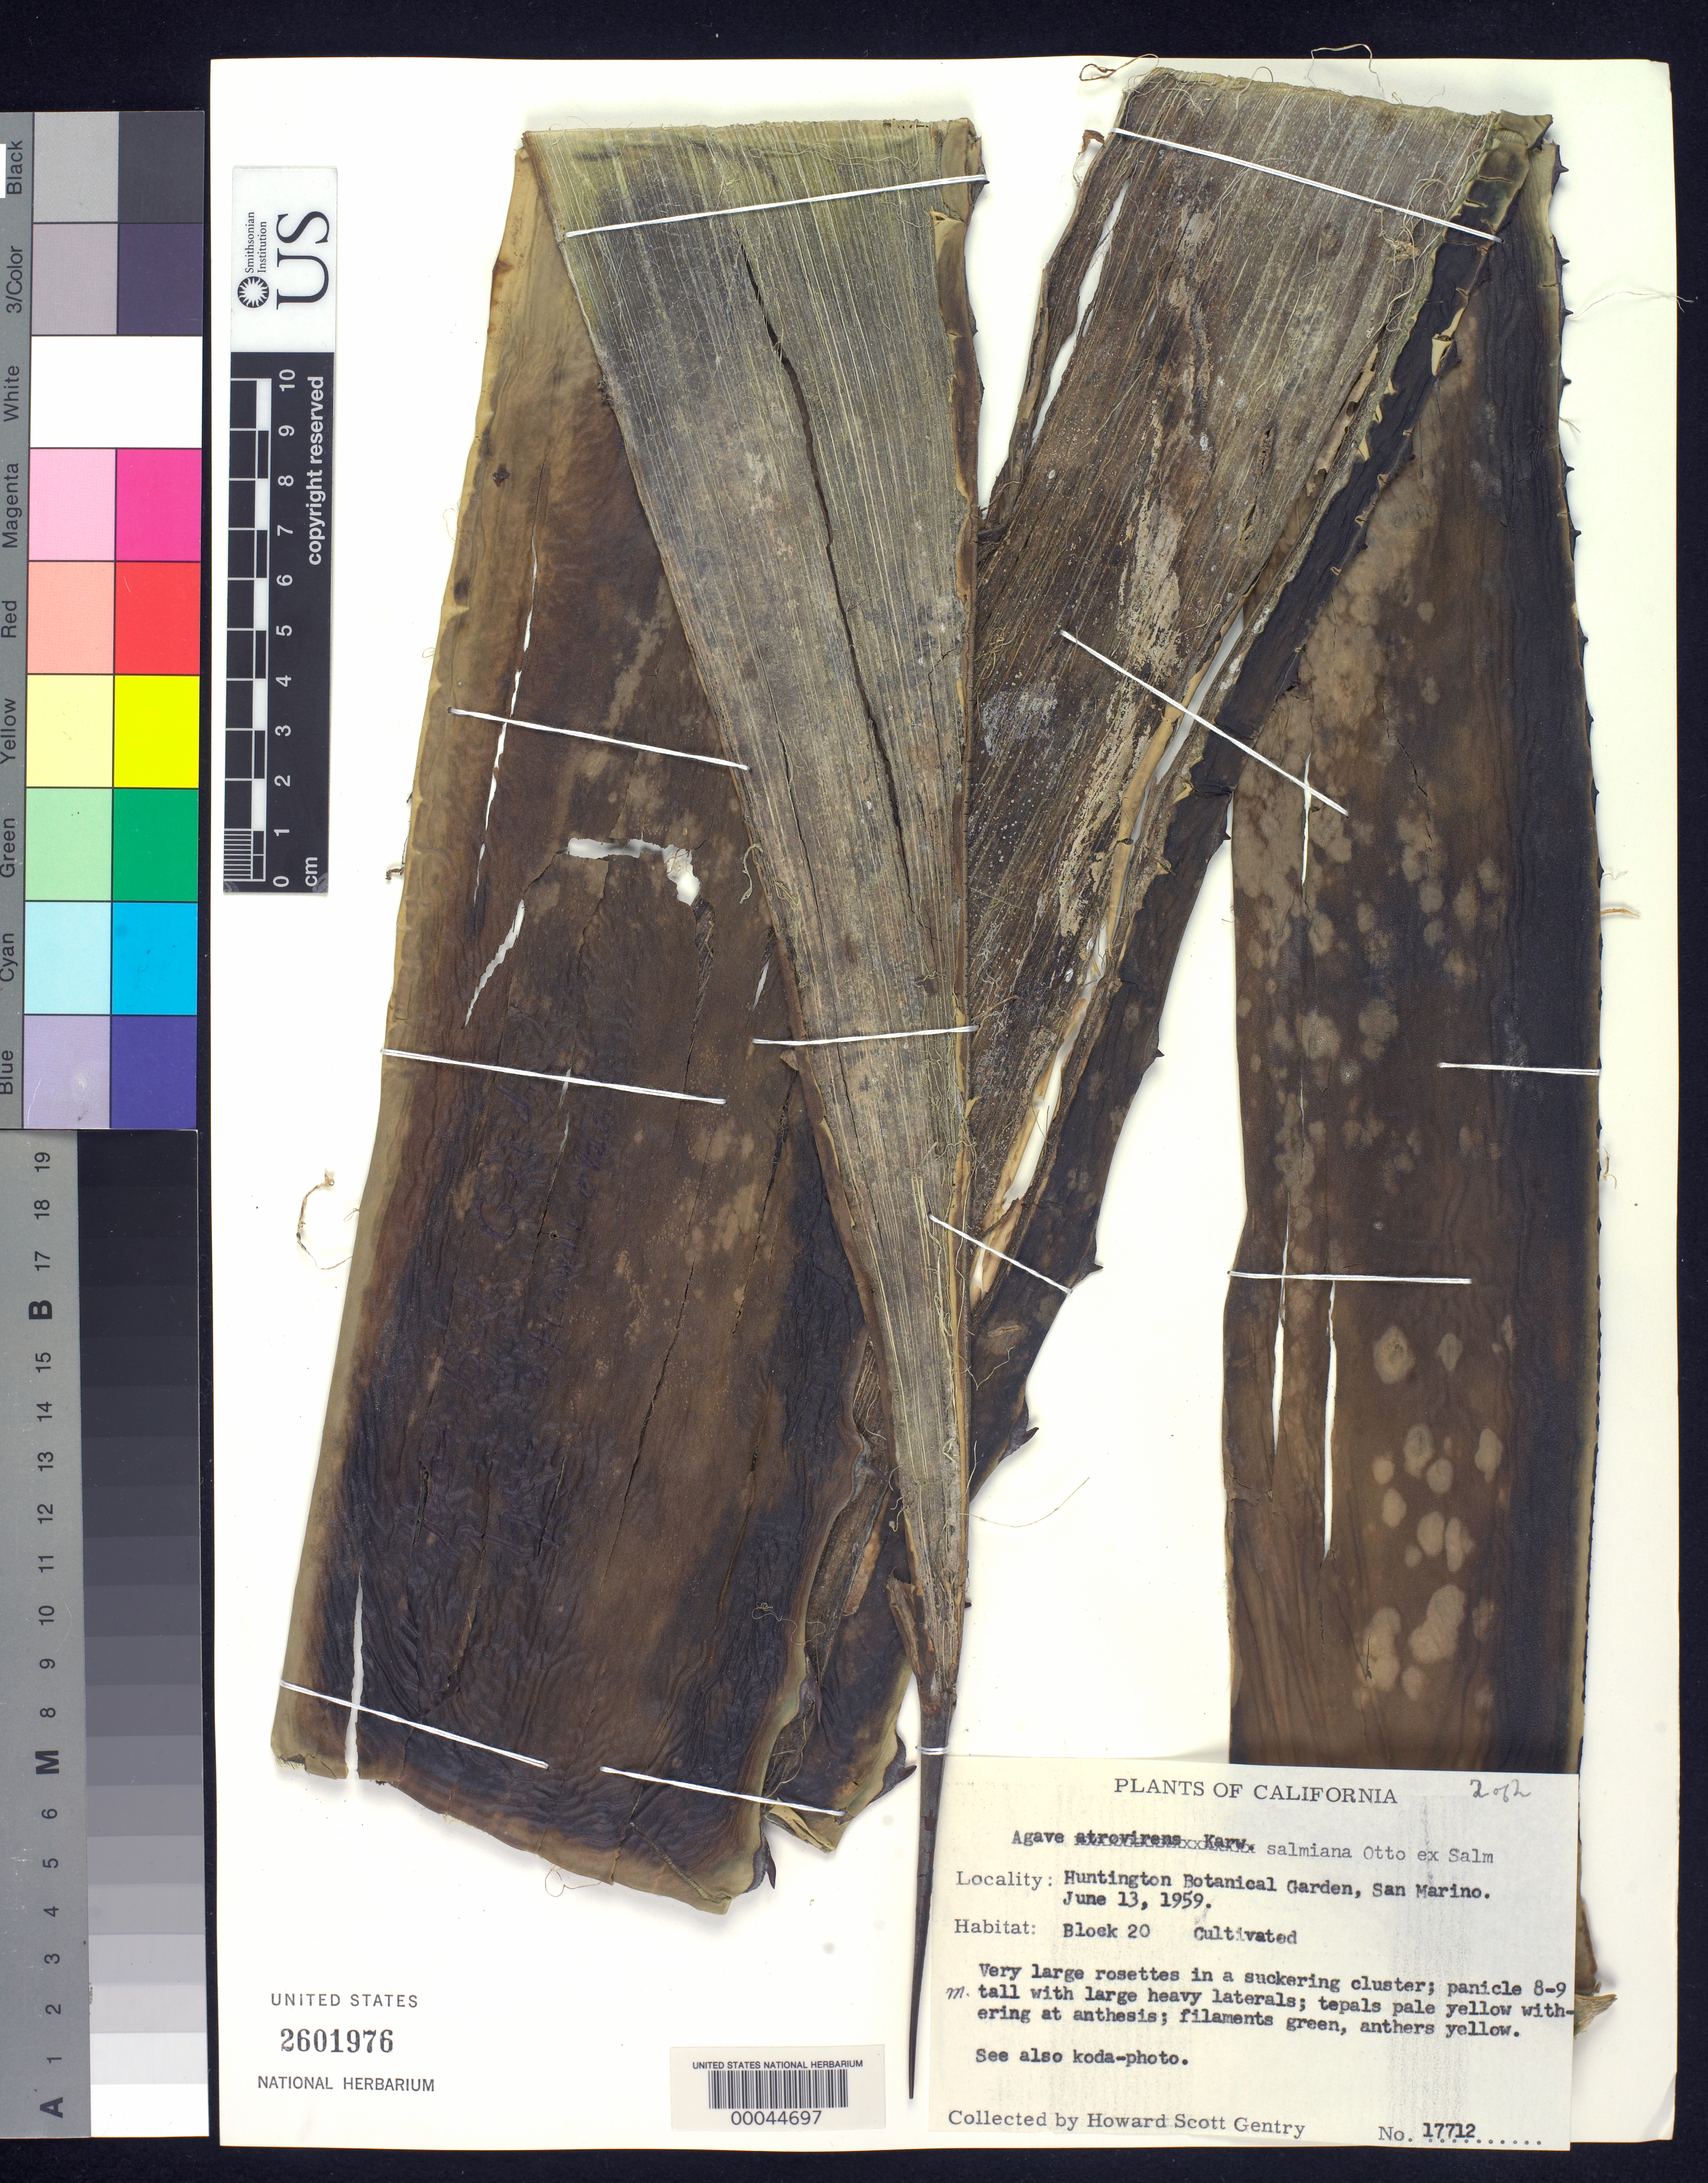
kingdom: Plantae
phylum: Tracheophyta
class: Liliopsida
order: Asparagales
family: Asparagaceae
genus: Agave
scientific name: Agave salmiana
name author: Otto ex Salm-Dyck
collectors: H. S. Gentry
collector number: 17712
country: Mexico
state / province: Sonora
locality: Sierra Tecurahui, SE of Sonora.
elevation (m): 610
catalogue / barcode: US 2601976